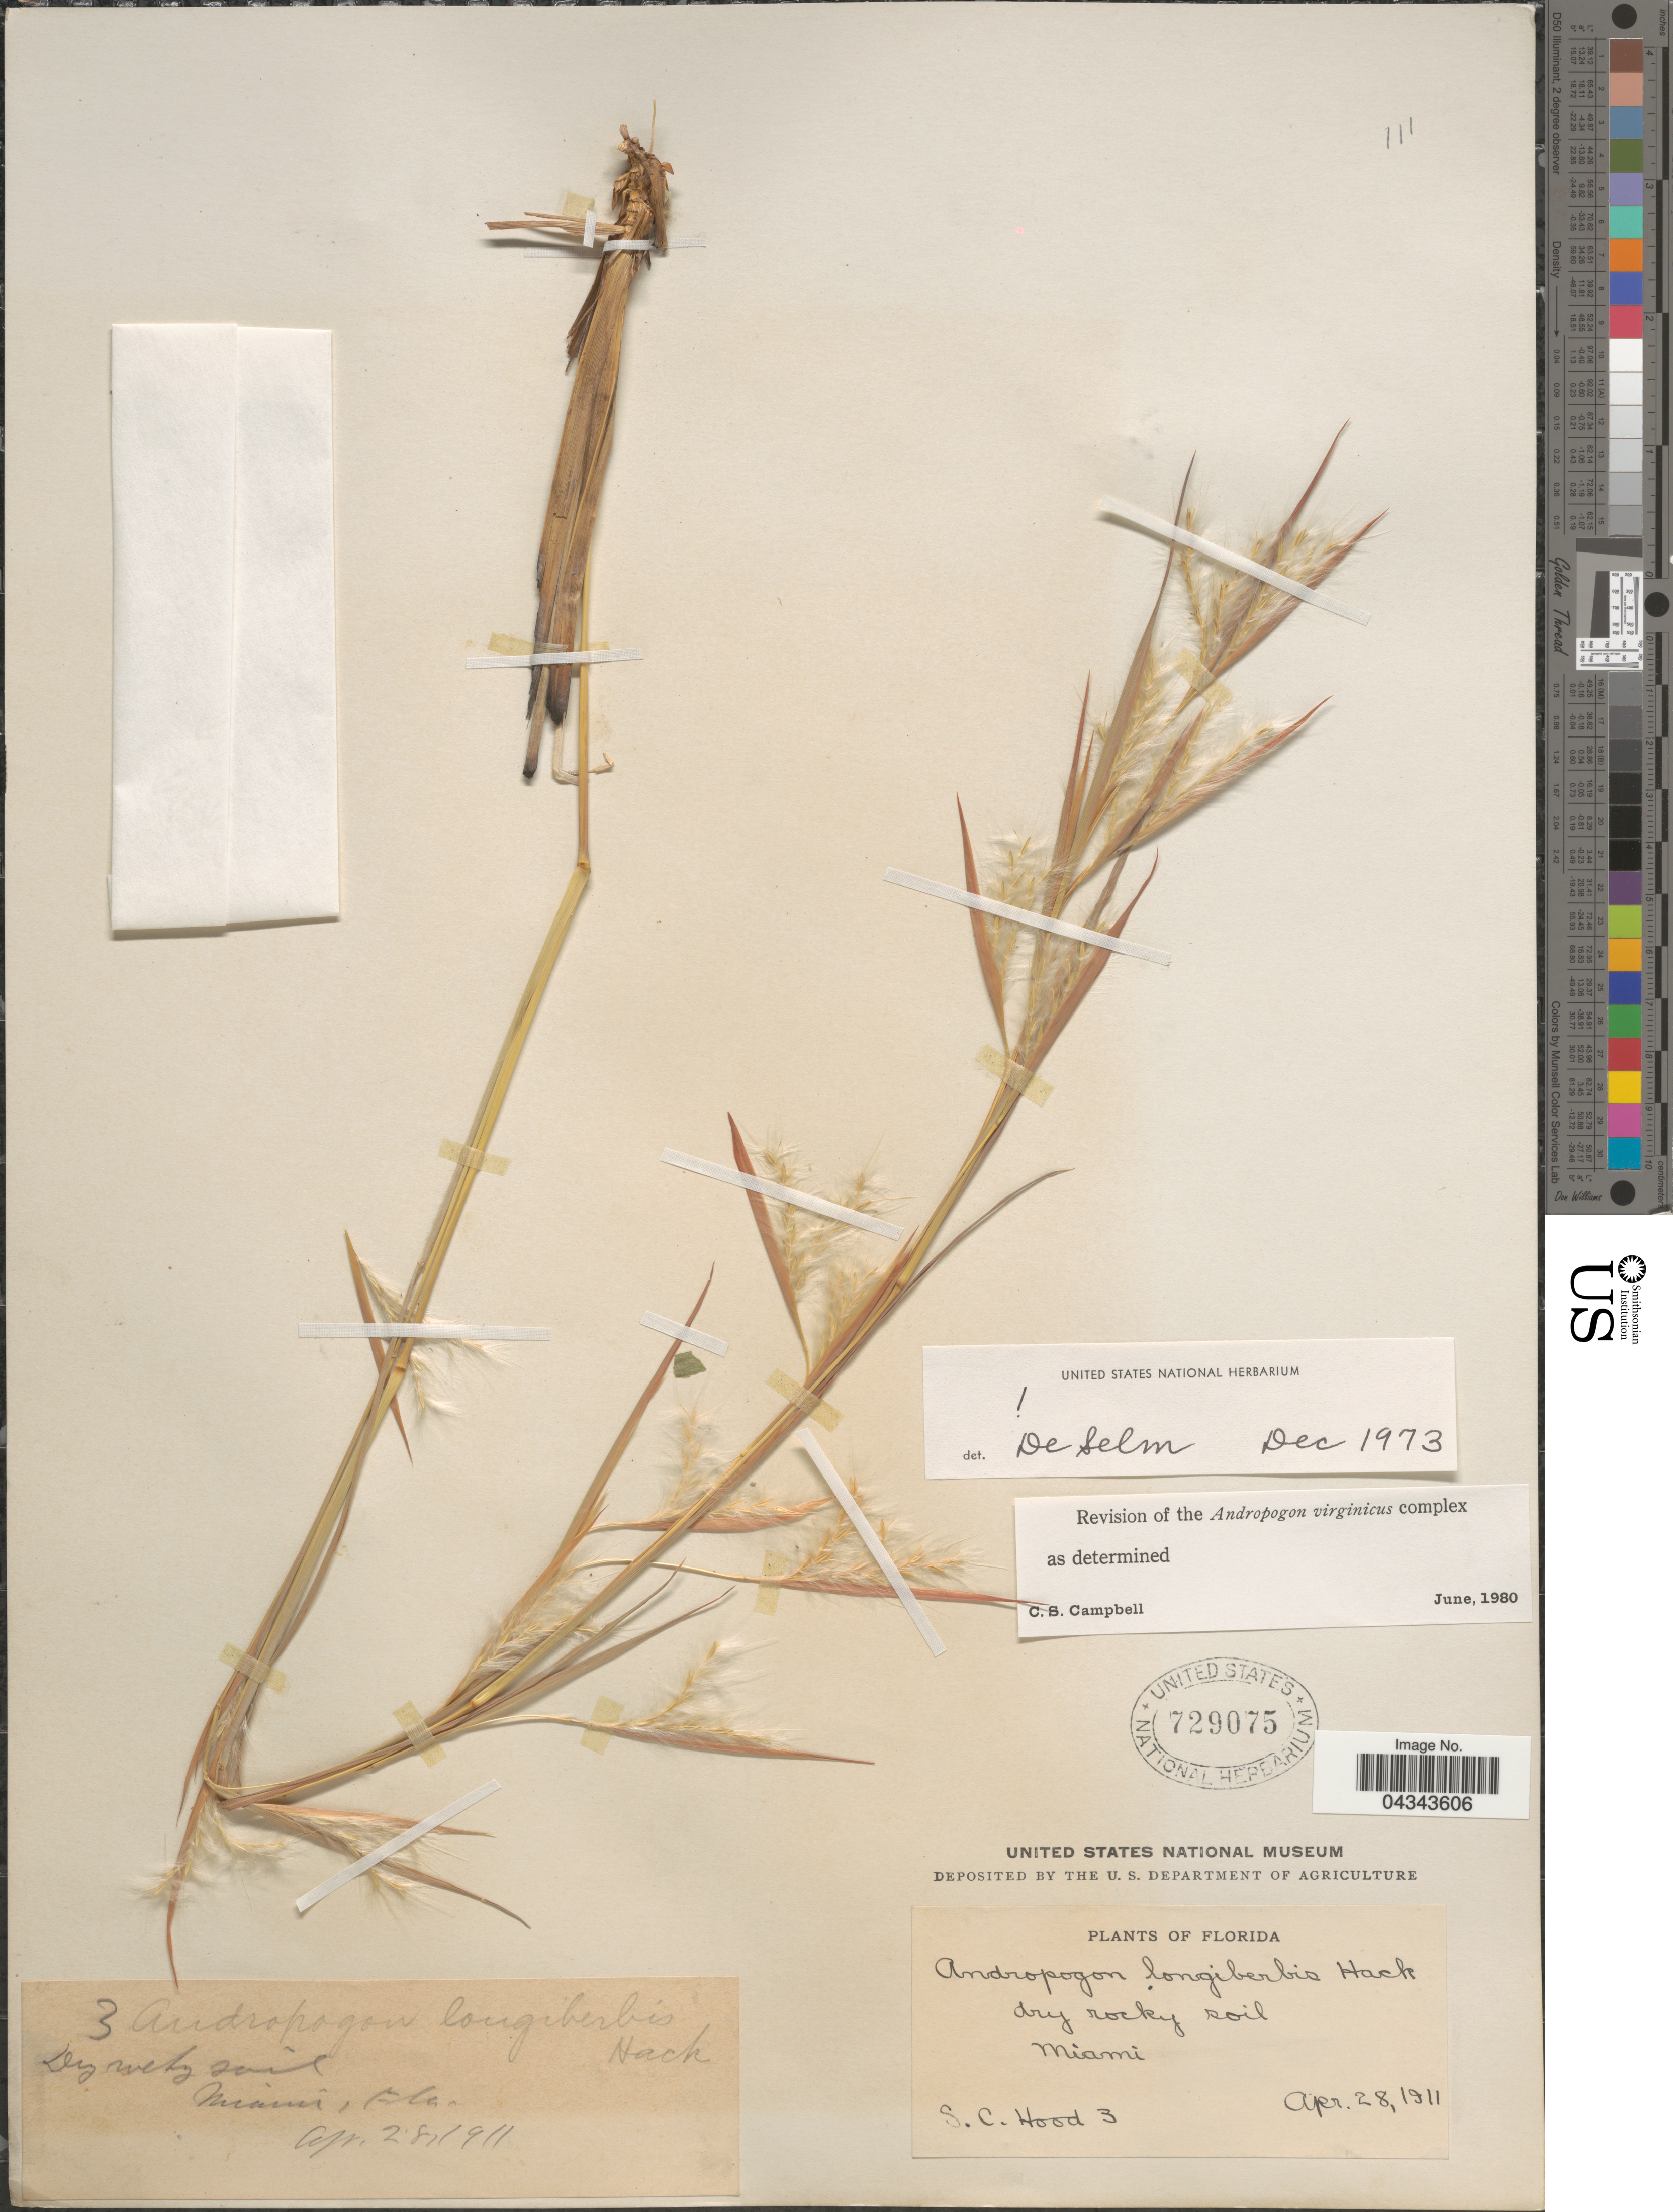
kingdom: Plantae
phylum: Tracheophyta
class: Liliopsida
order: Poales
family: Poaceae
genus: Andropogon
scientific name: Andropogon longiberbis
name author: Hack.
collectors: S. Hood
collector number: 3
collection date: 1911-04-28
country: United States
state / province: Florida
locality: Dry rocky soil. Miami.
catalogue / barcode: US 729075